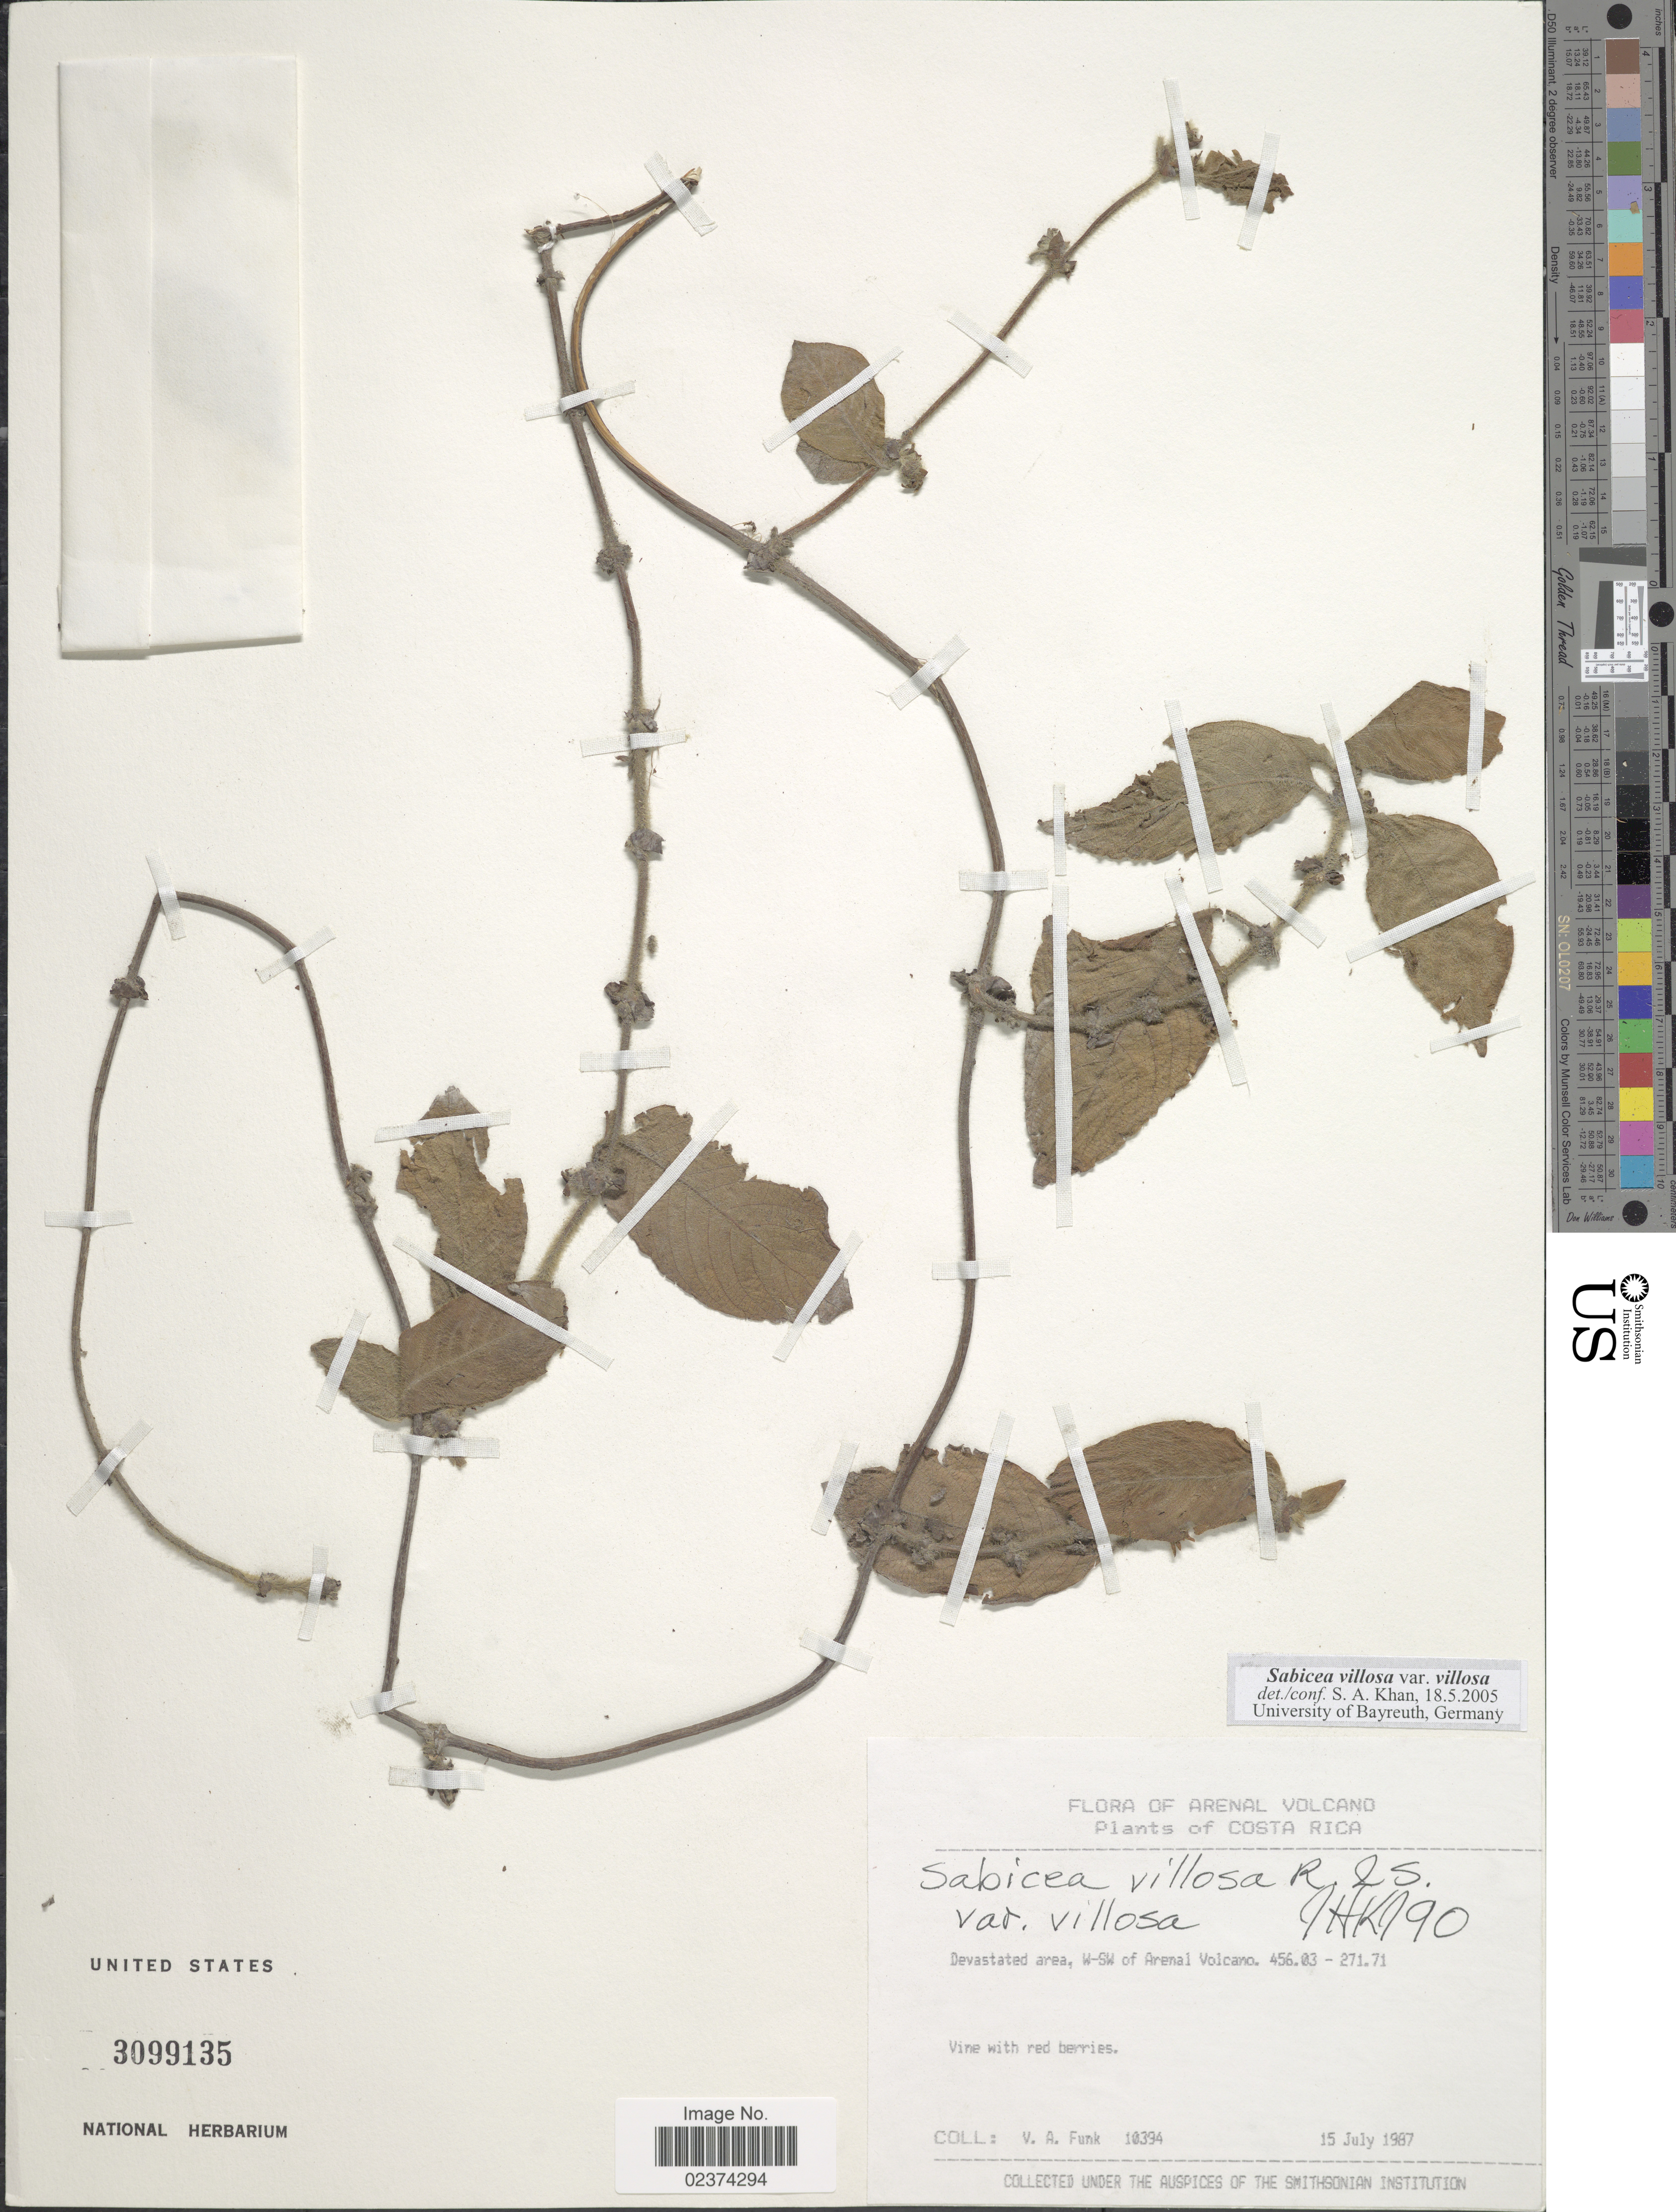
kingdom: Plantae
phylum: Tracheophyta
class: Magnoliopsida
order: Gentianales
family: Rubiaceae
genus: Sabicea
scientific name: Sabicea hirsuta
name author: Kunth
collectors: V. Funk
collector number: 10394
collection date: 1987-07-15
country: Costa Rica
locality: Arenal Volcano. Devastated area, W-SW of Arenal Volcano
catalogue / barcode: US 3099135